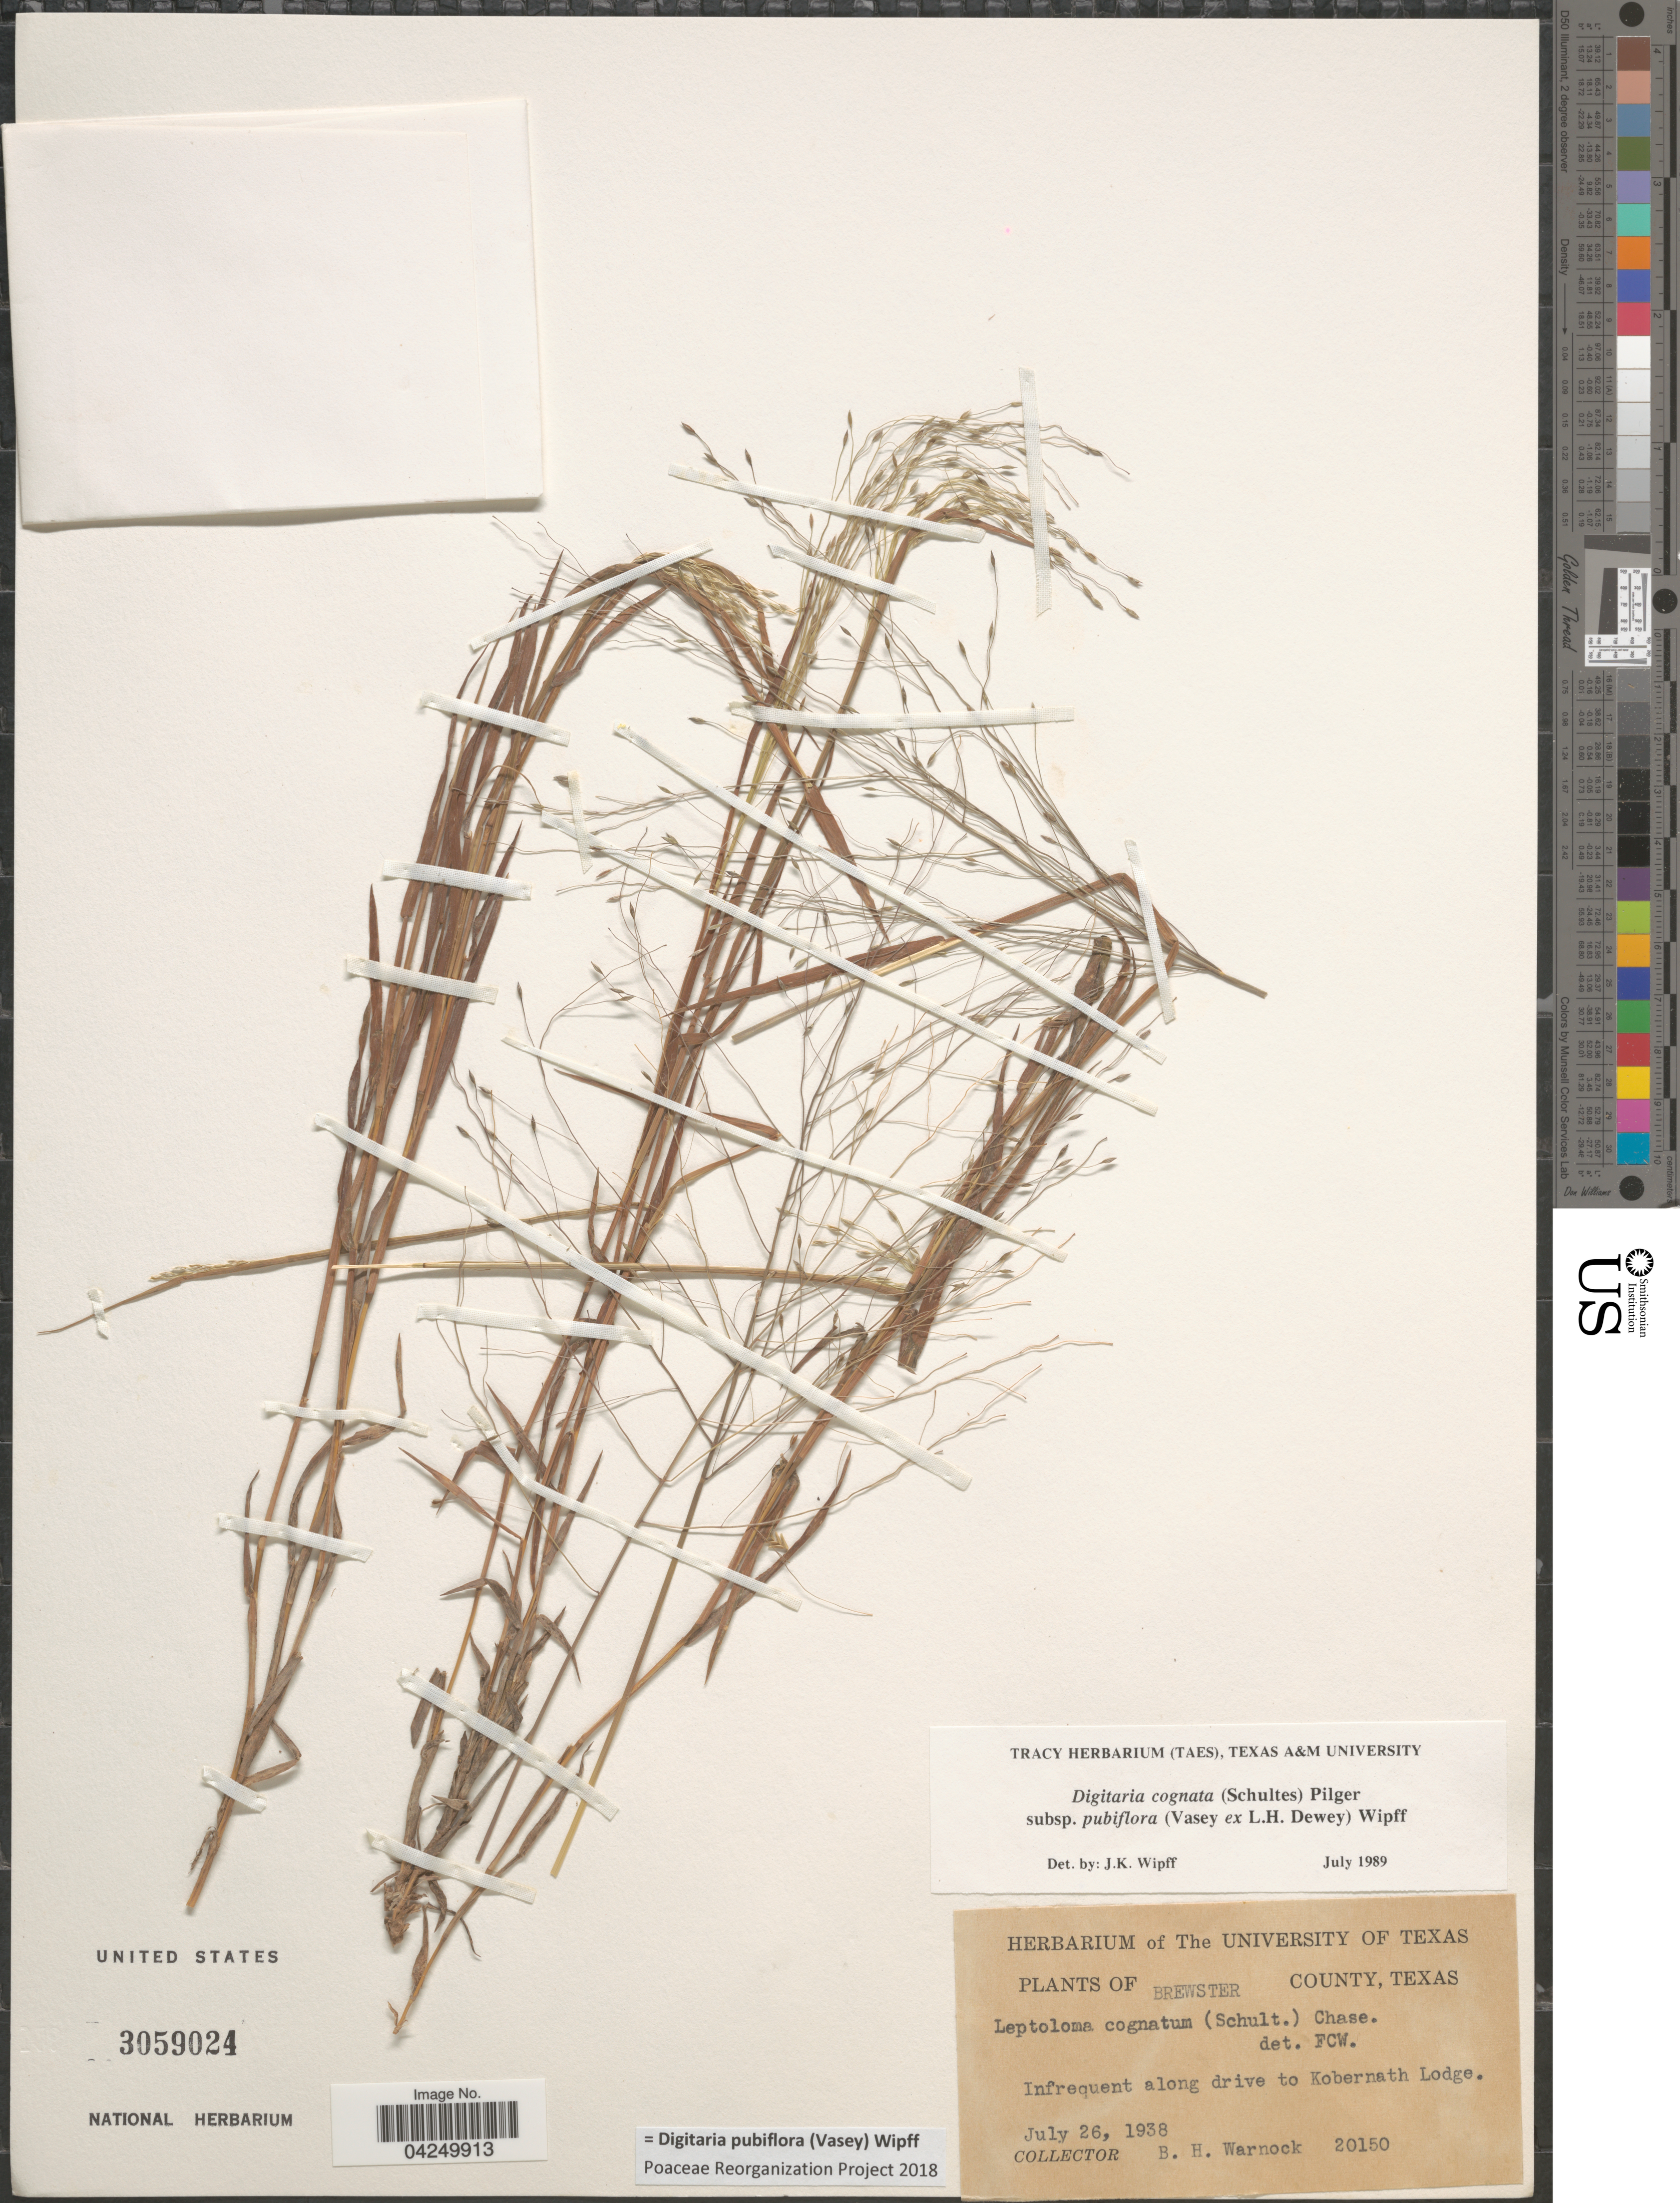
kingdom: Plantae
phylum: Tracheophyta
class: Liliopsida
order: Poales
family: Poaceae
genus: Digitaria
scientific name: Digitaria pubiflora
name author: (Vasey) Wipff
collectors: B. H. Warnock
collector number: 20150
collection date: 1938-07-26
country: United States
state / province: Texas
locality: Brewster County. Infrequent along drive to Kobernath Lodge.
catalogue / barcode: US 3059024